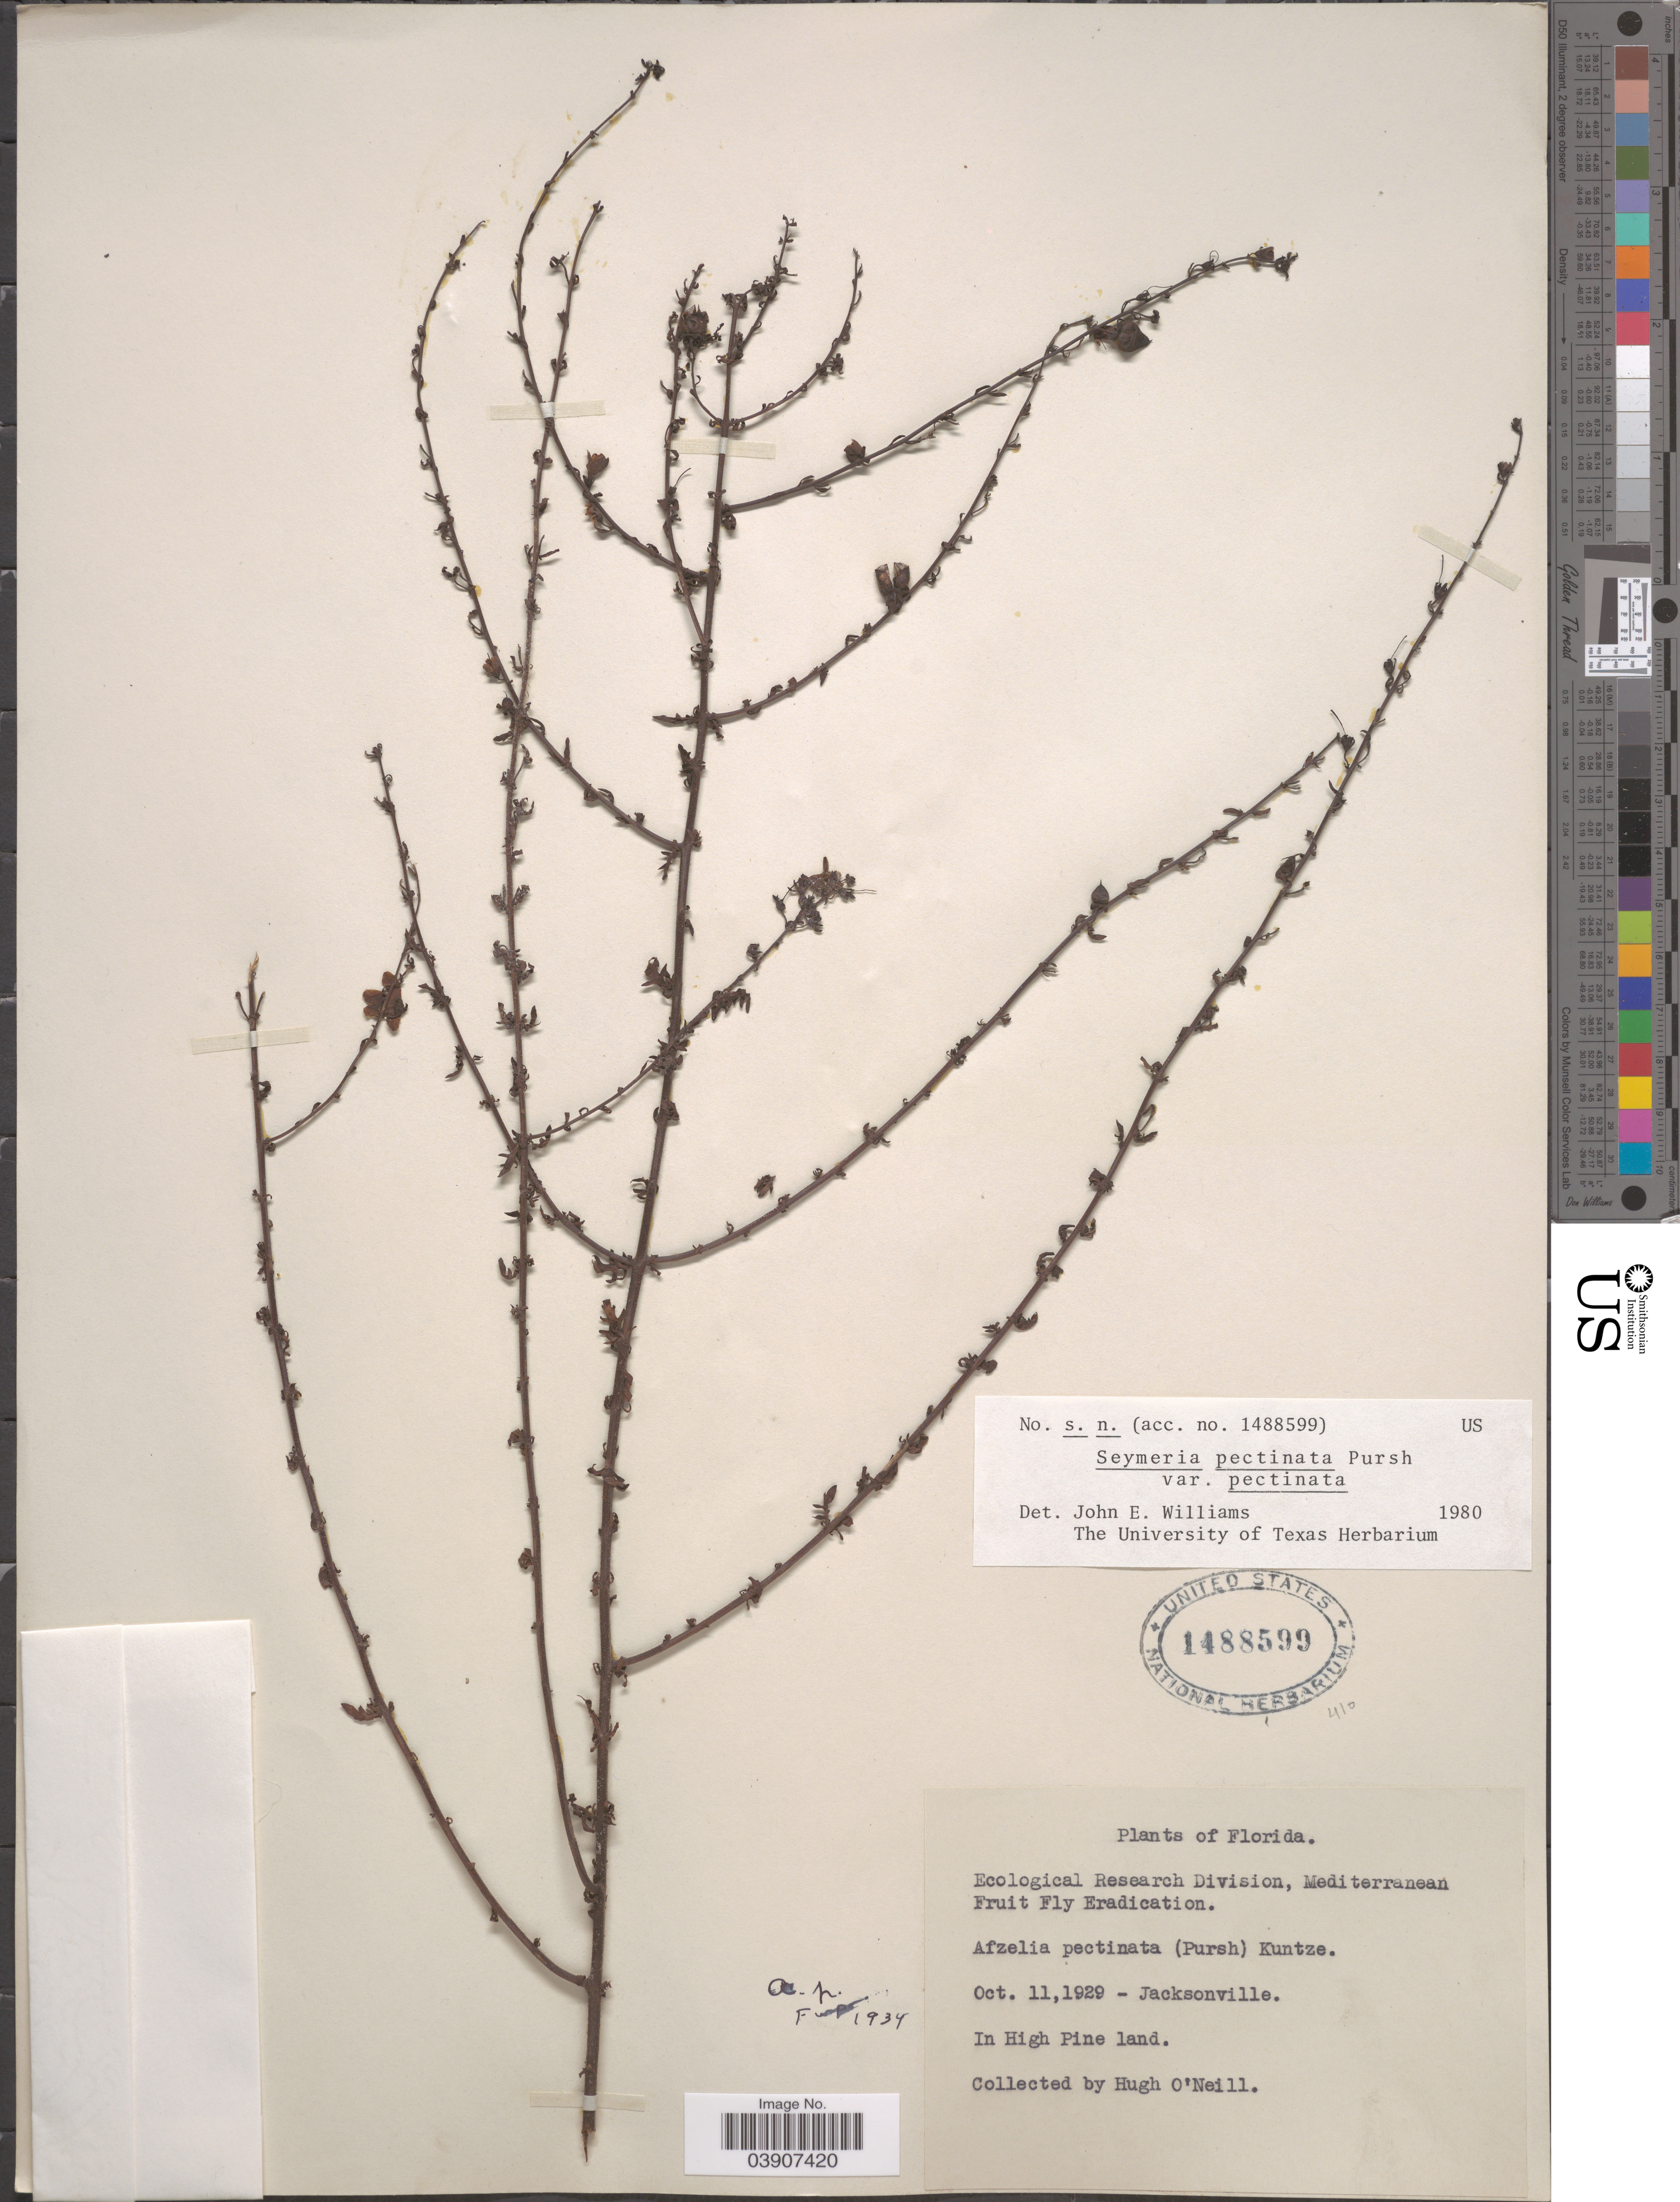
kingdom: Plantae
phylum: Tracheophyta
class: Magnoliopsida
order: Lamiales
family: Orobanchaceae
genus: Seymeria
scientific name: Seymeria pectinata var. pectinata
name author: Pursh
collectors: H. O'Neill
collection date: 1929-10-11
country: United States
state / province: Florida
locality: Jacksonville.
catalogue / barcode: US 1488599